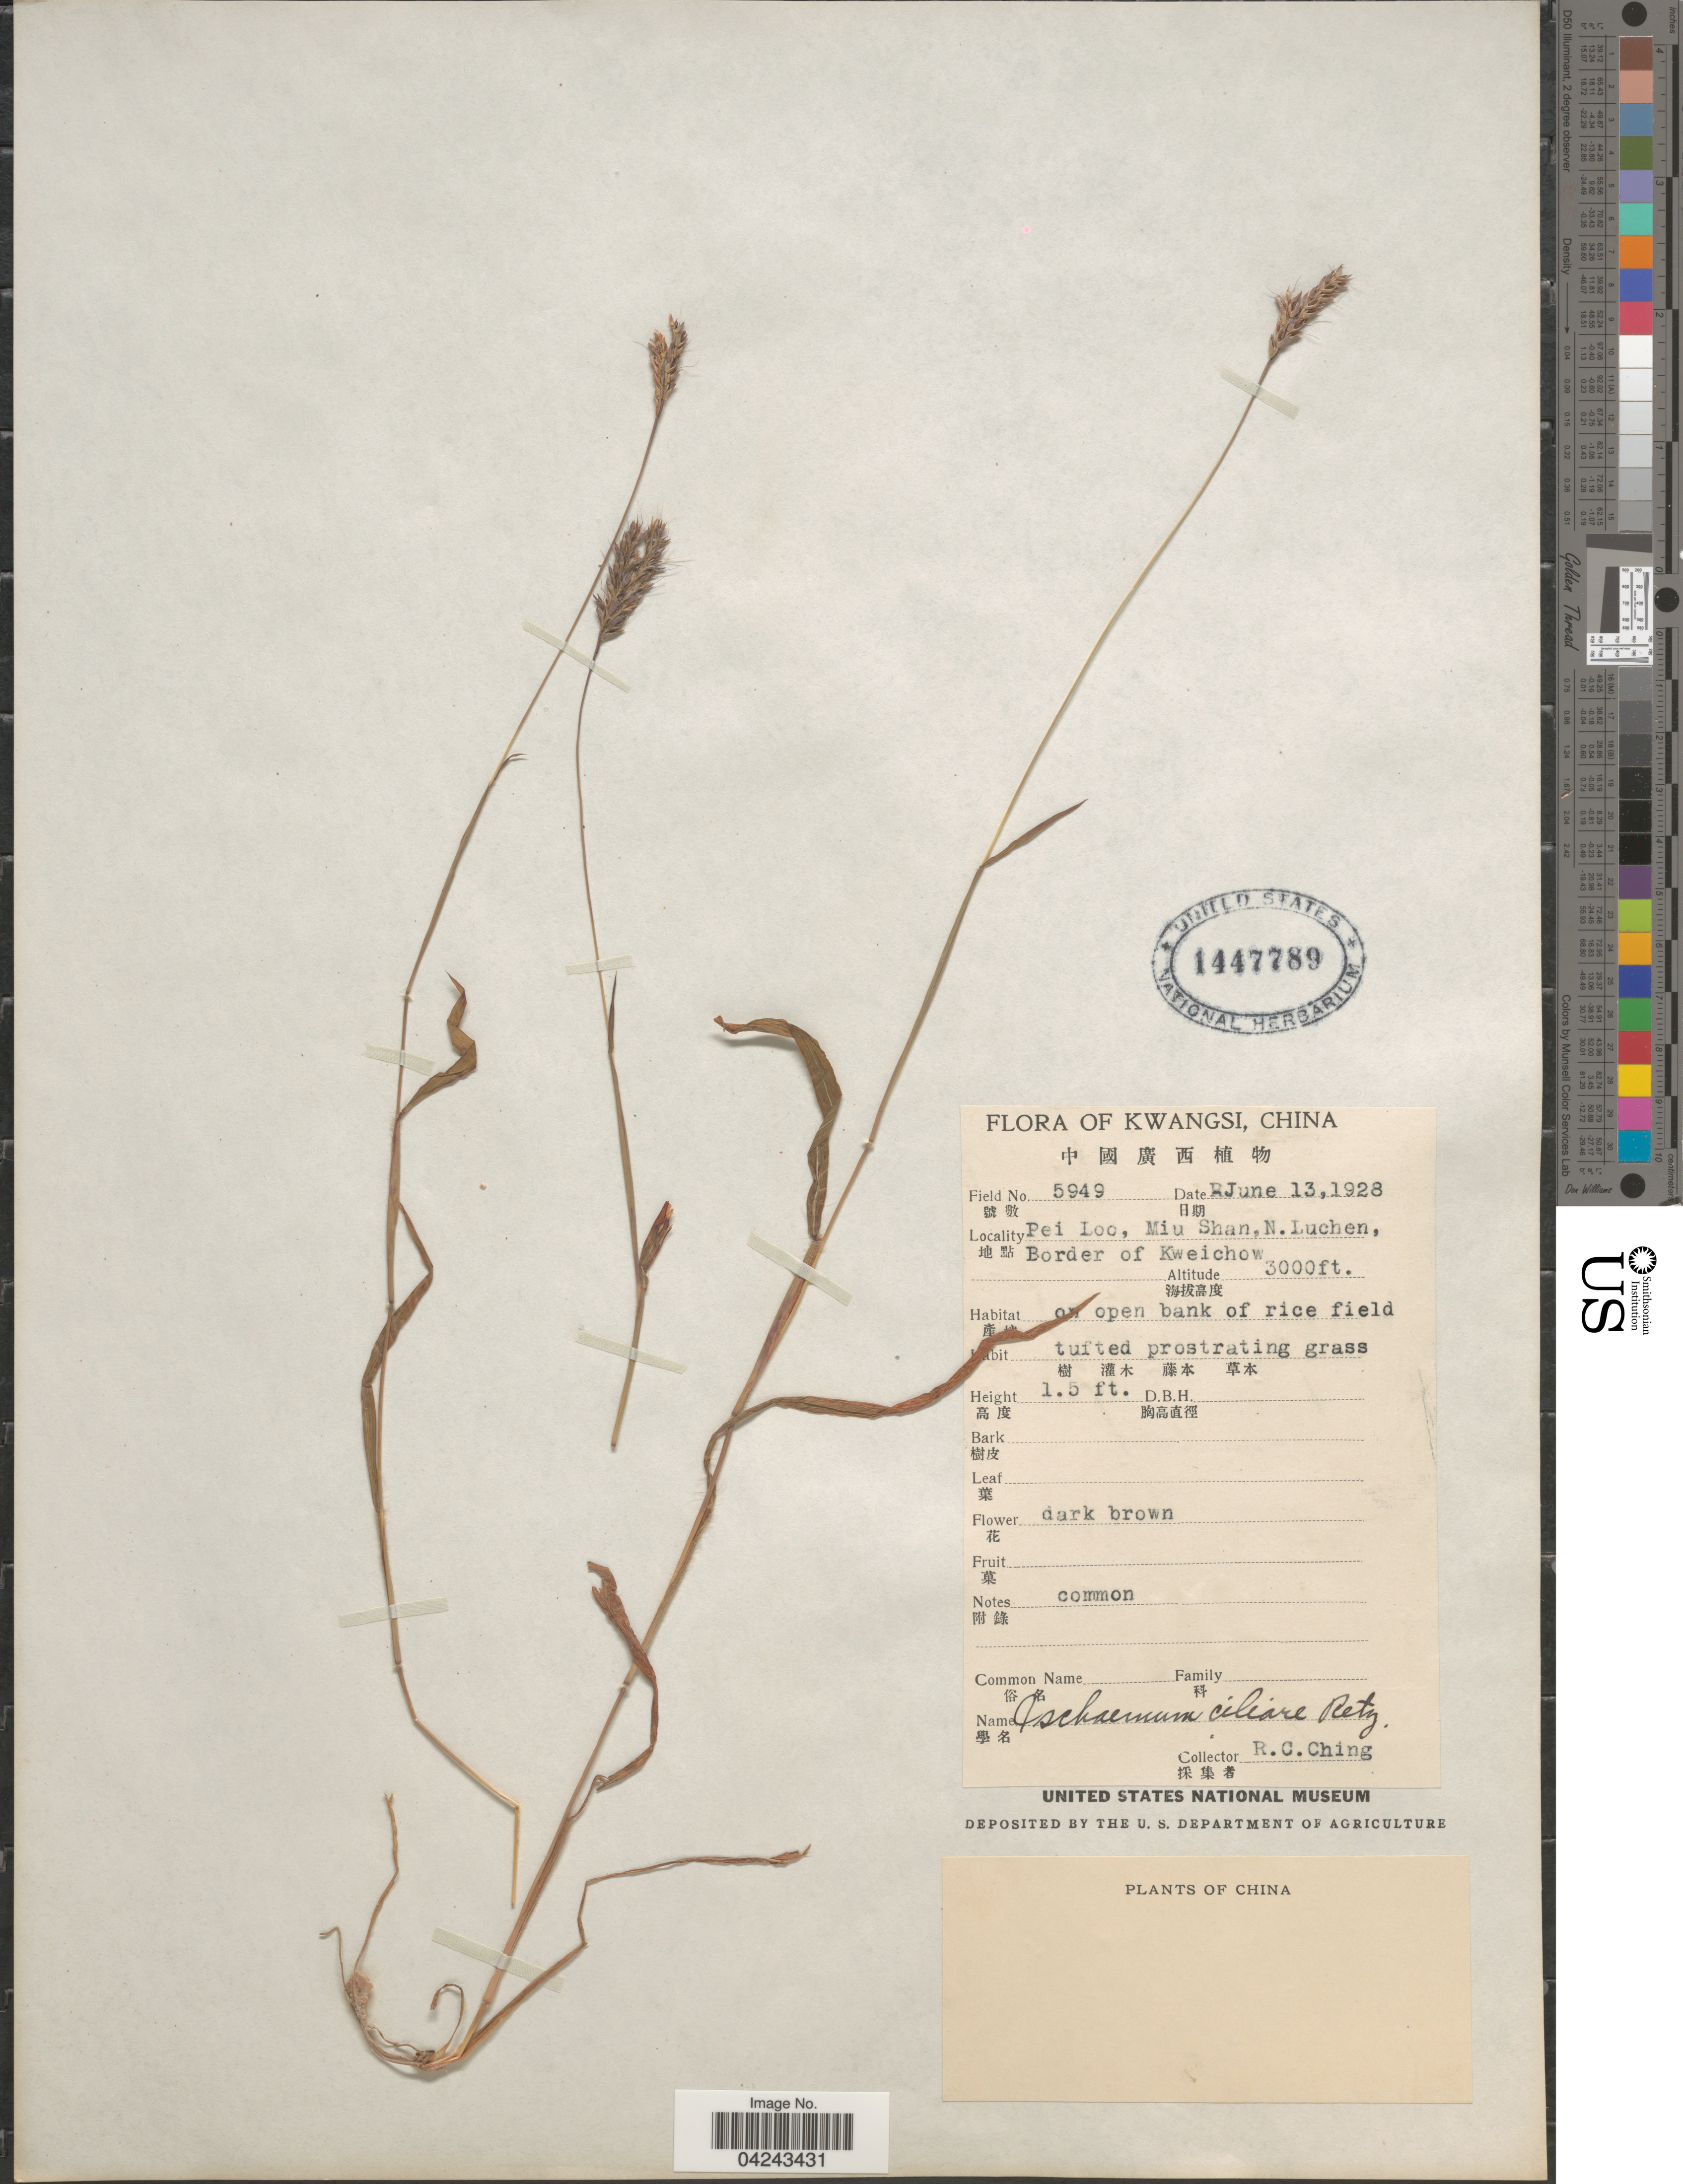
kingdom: Plantae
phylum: Tracheophyta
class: Liliopsida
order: Poales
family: Poaceae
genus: Ischaemum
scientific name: Ischaemum ciliare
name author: Retz.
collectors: R. C. Ching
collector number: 5949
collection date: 1928-06-13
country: China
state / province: Guangxi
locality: Kwangsi. Pei Loc, Miu Shan, N. Luchen, Border of Kweichow. On open bank of rice field.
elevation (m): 914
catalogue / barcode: US 1447789